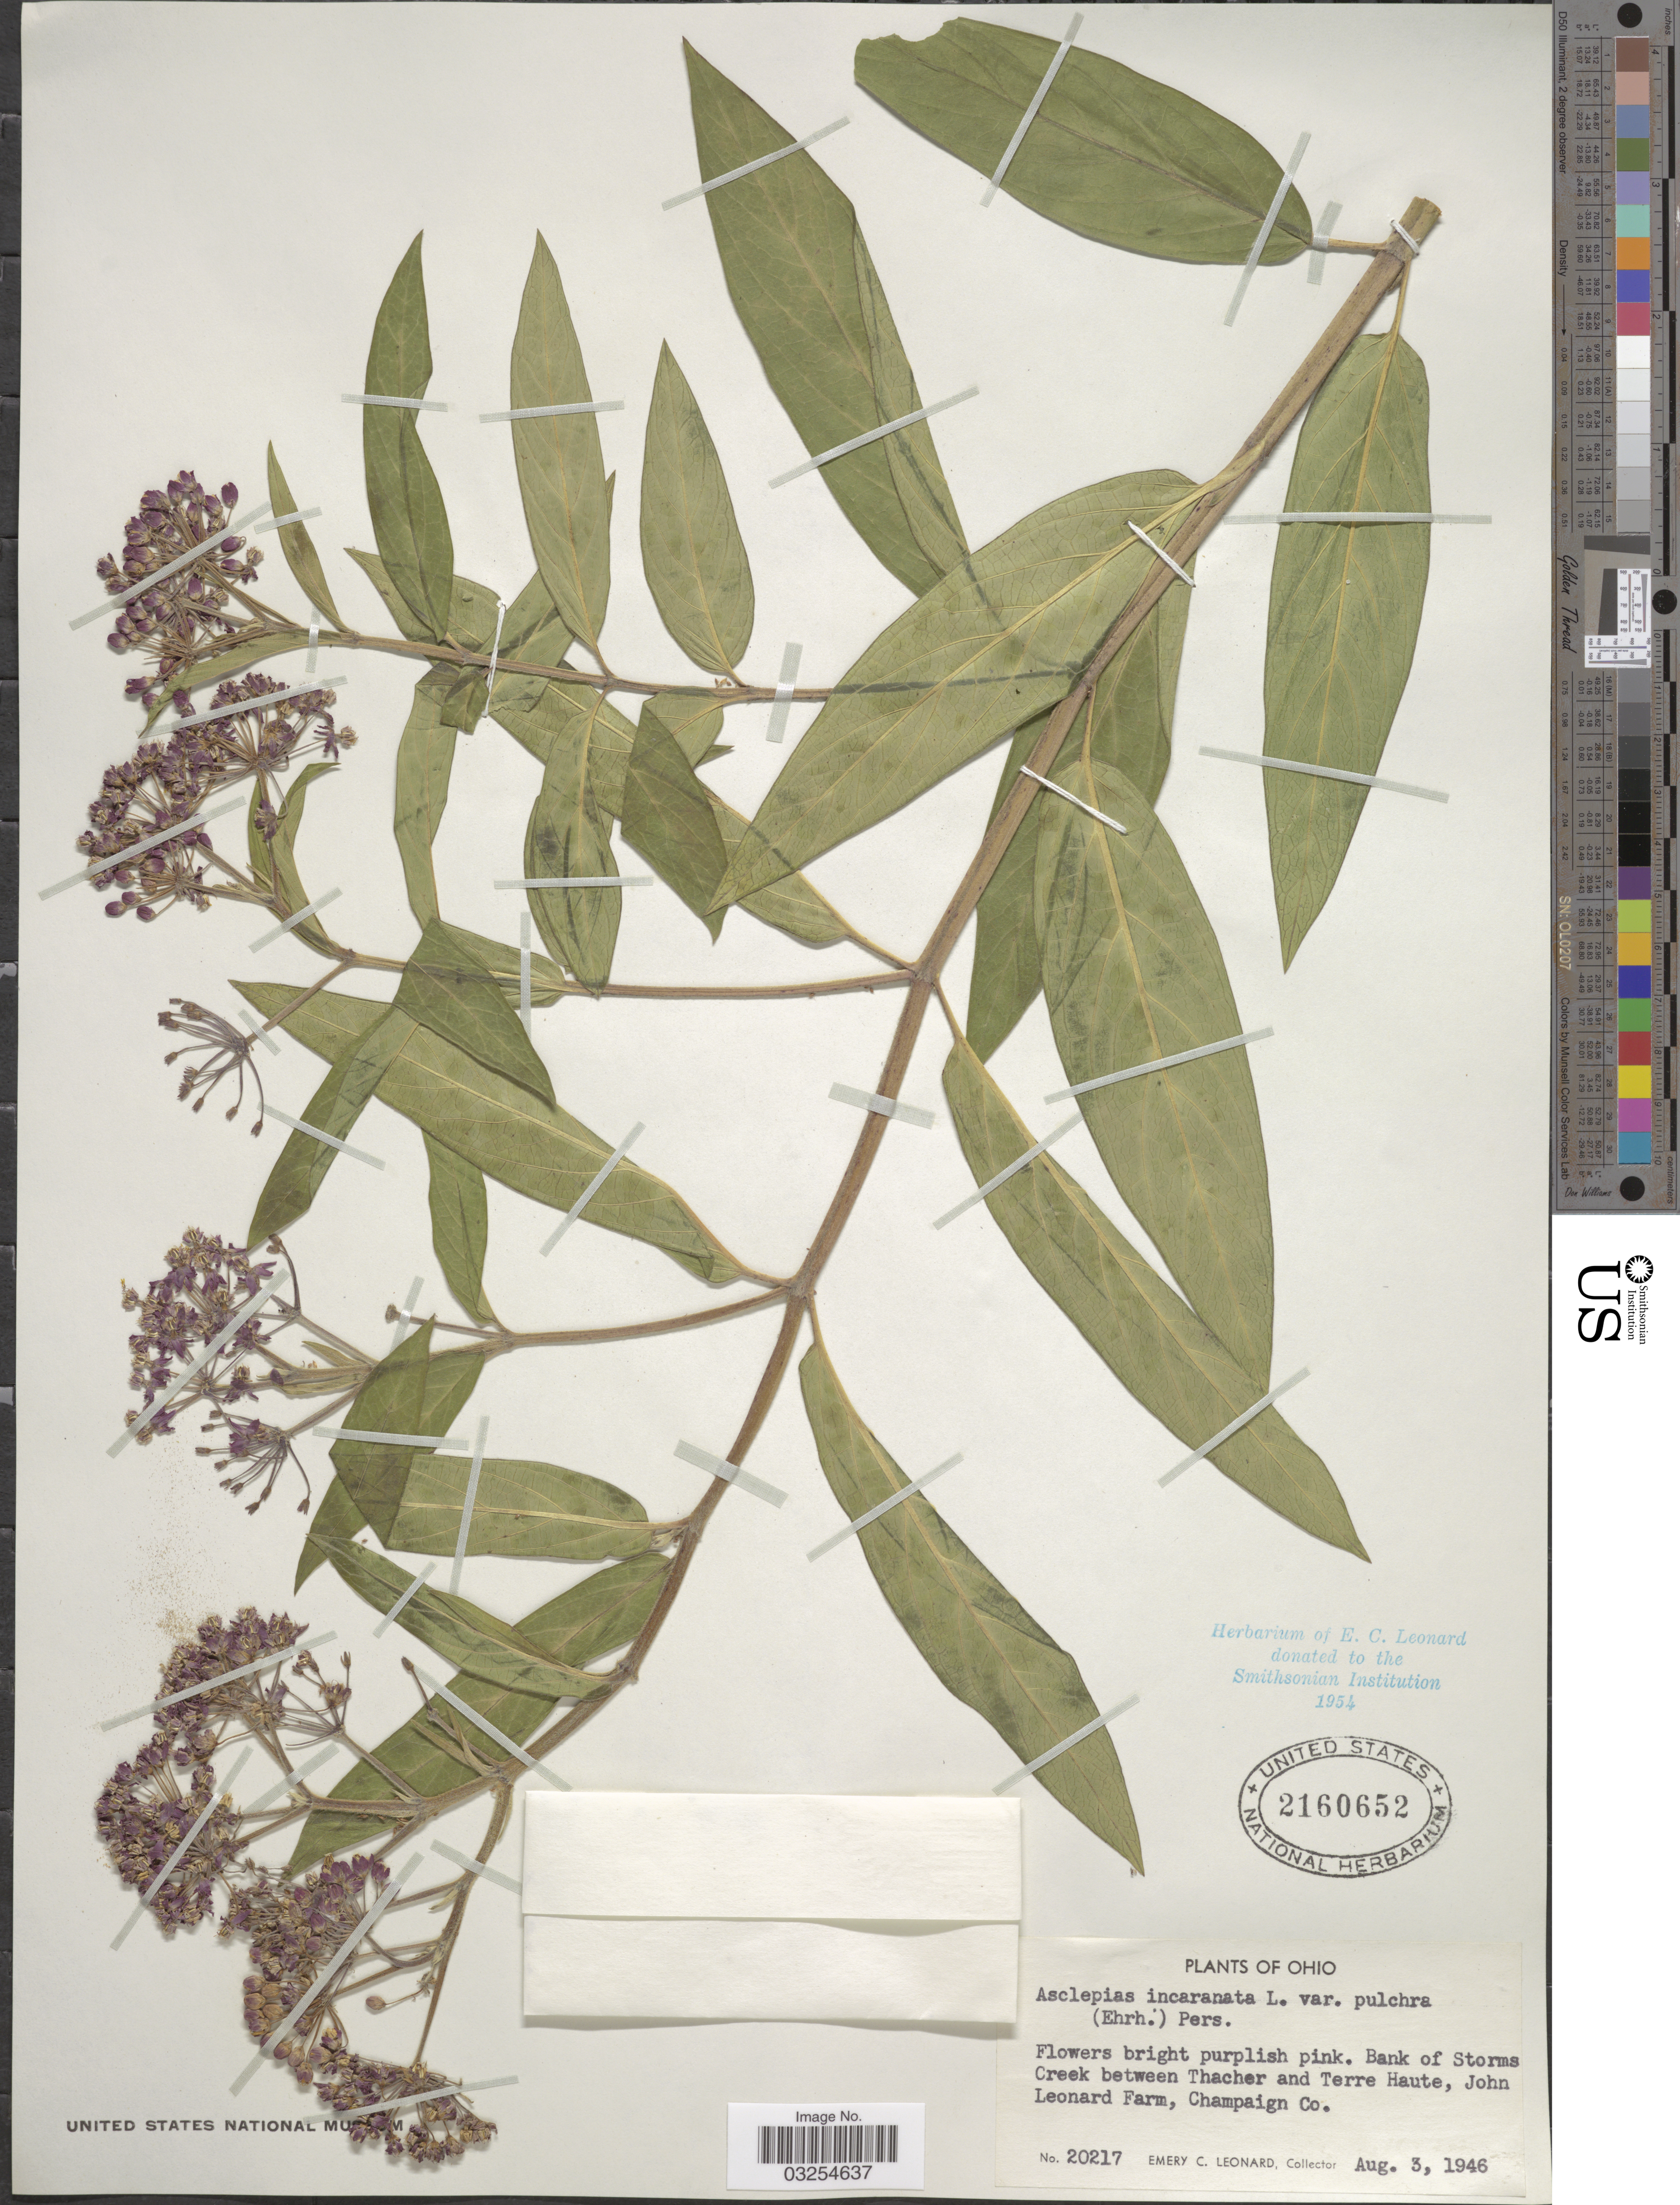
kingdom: Plantae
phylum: Tracheophyta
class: Magnoliopsida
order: Gentianales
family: Apocynaceae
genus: Asclepias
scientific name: Asclepias incarnata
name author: L.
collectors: E. C. Leonard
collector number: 20217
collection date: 1946-08-03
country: United States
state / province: Ohio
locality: Bank of Storms Creek between Thacher and Terre Haute, John Leonard Farm, Champaign Co.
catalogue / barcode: US 2160652